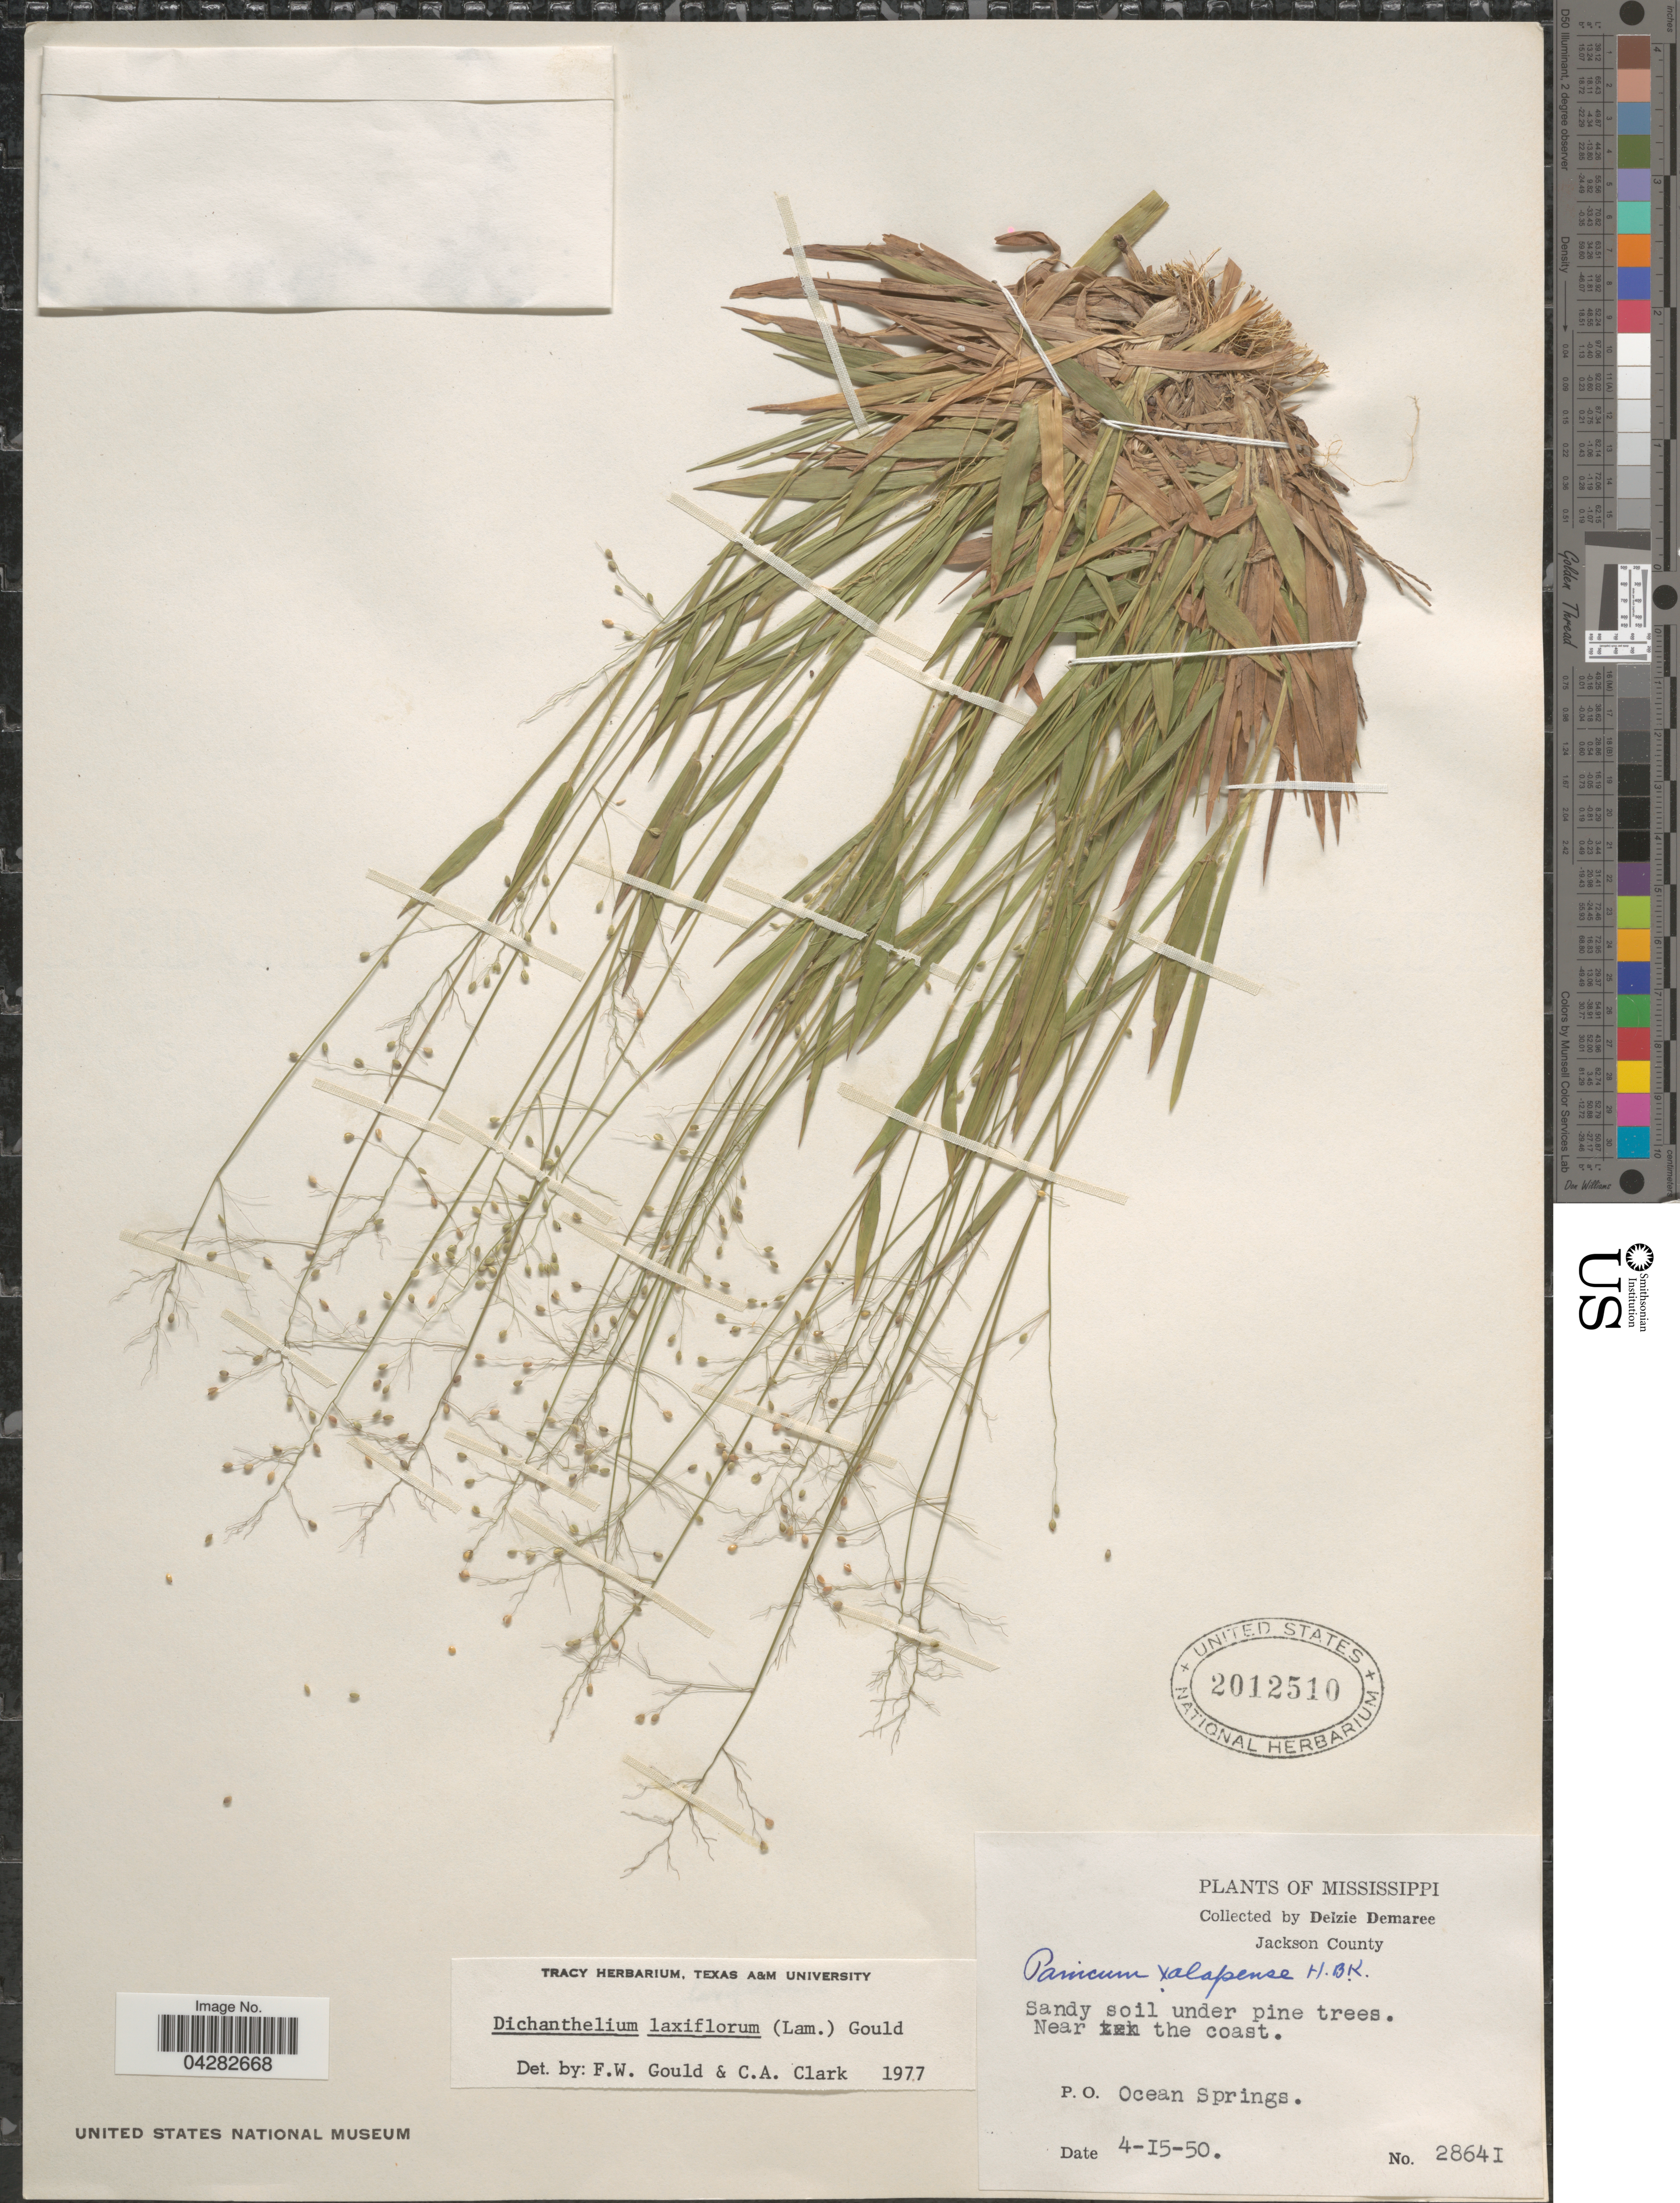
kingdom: Plantae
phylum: Tracheophyta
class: Liliopsida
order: Poales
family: Poaceae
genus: Dichanthelium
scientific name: Dichanthelium laxiflorum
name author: (Lam.) Gould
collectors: D. Demaree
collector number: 28641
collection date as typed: Transcribed d/m/y: 15/4/50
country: United States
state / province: Mississippi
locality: Jackson County. Near the coast. P. O. Ocean Springs.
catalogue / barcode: US 2012510